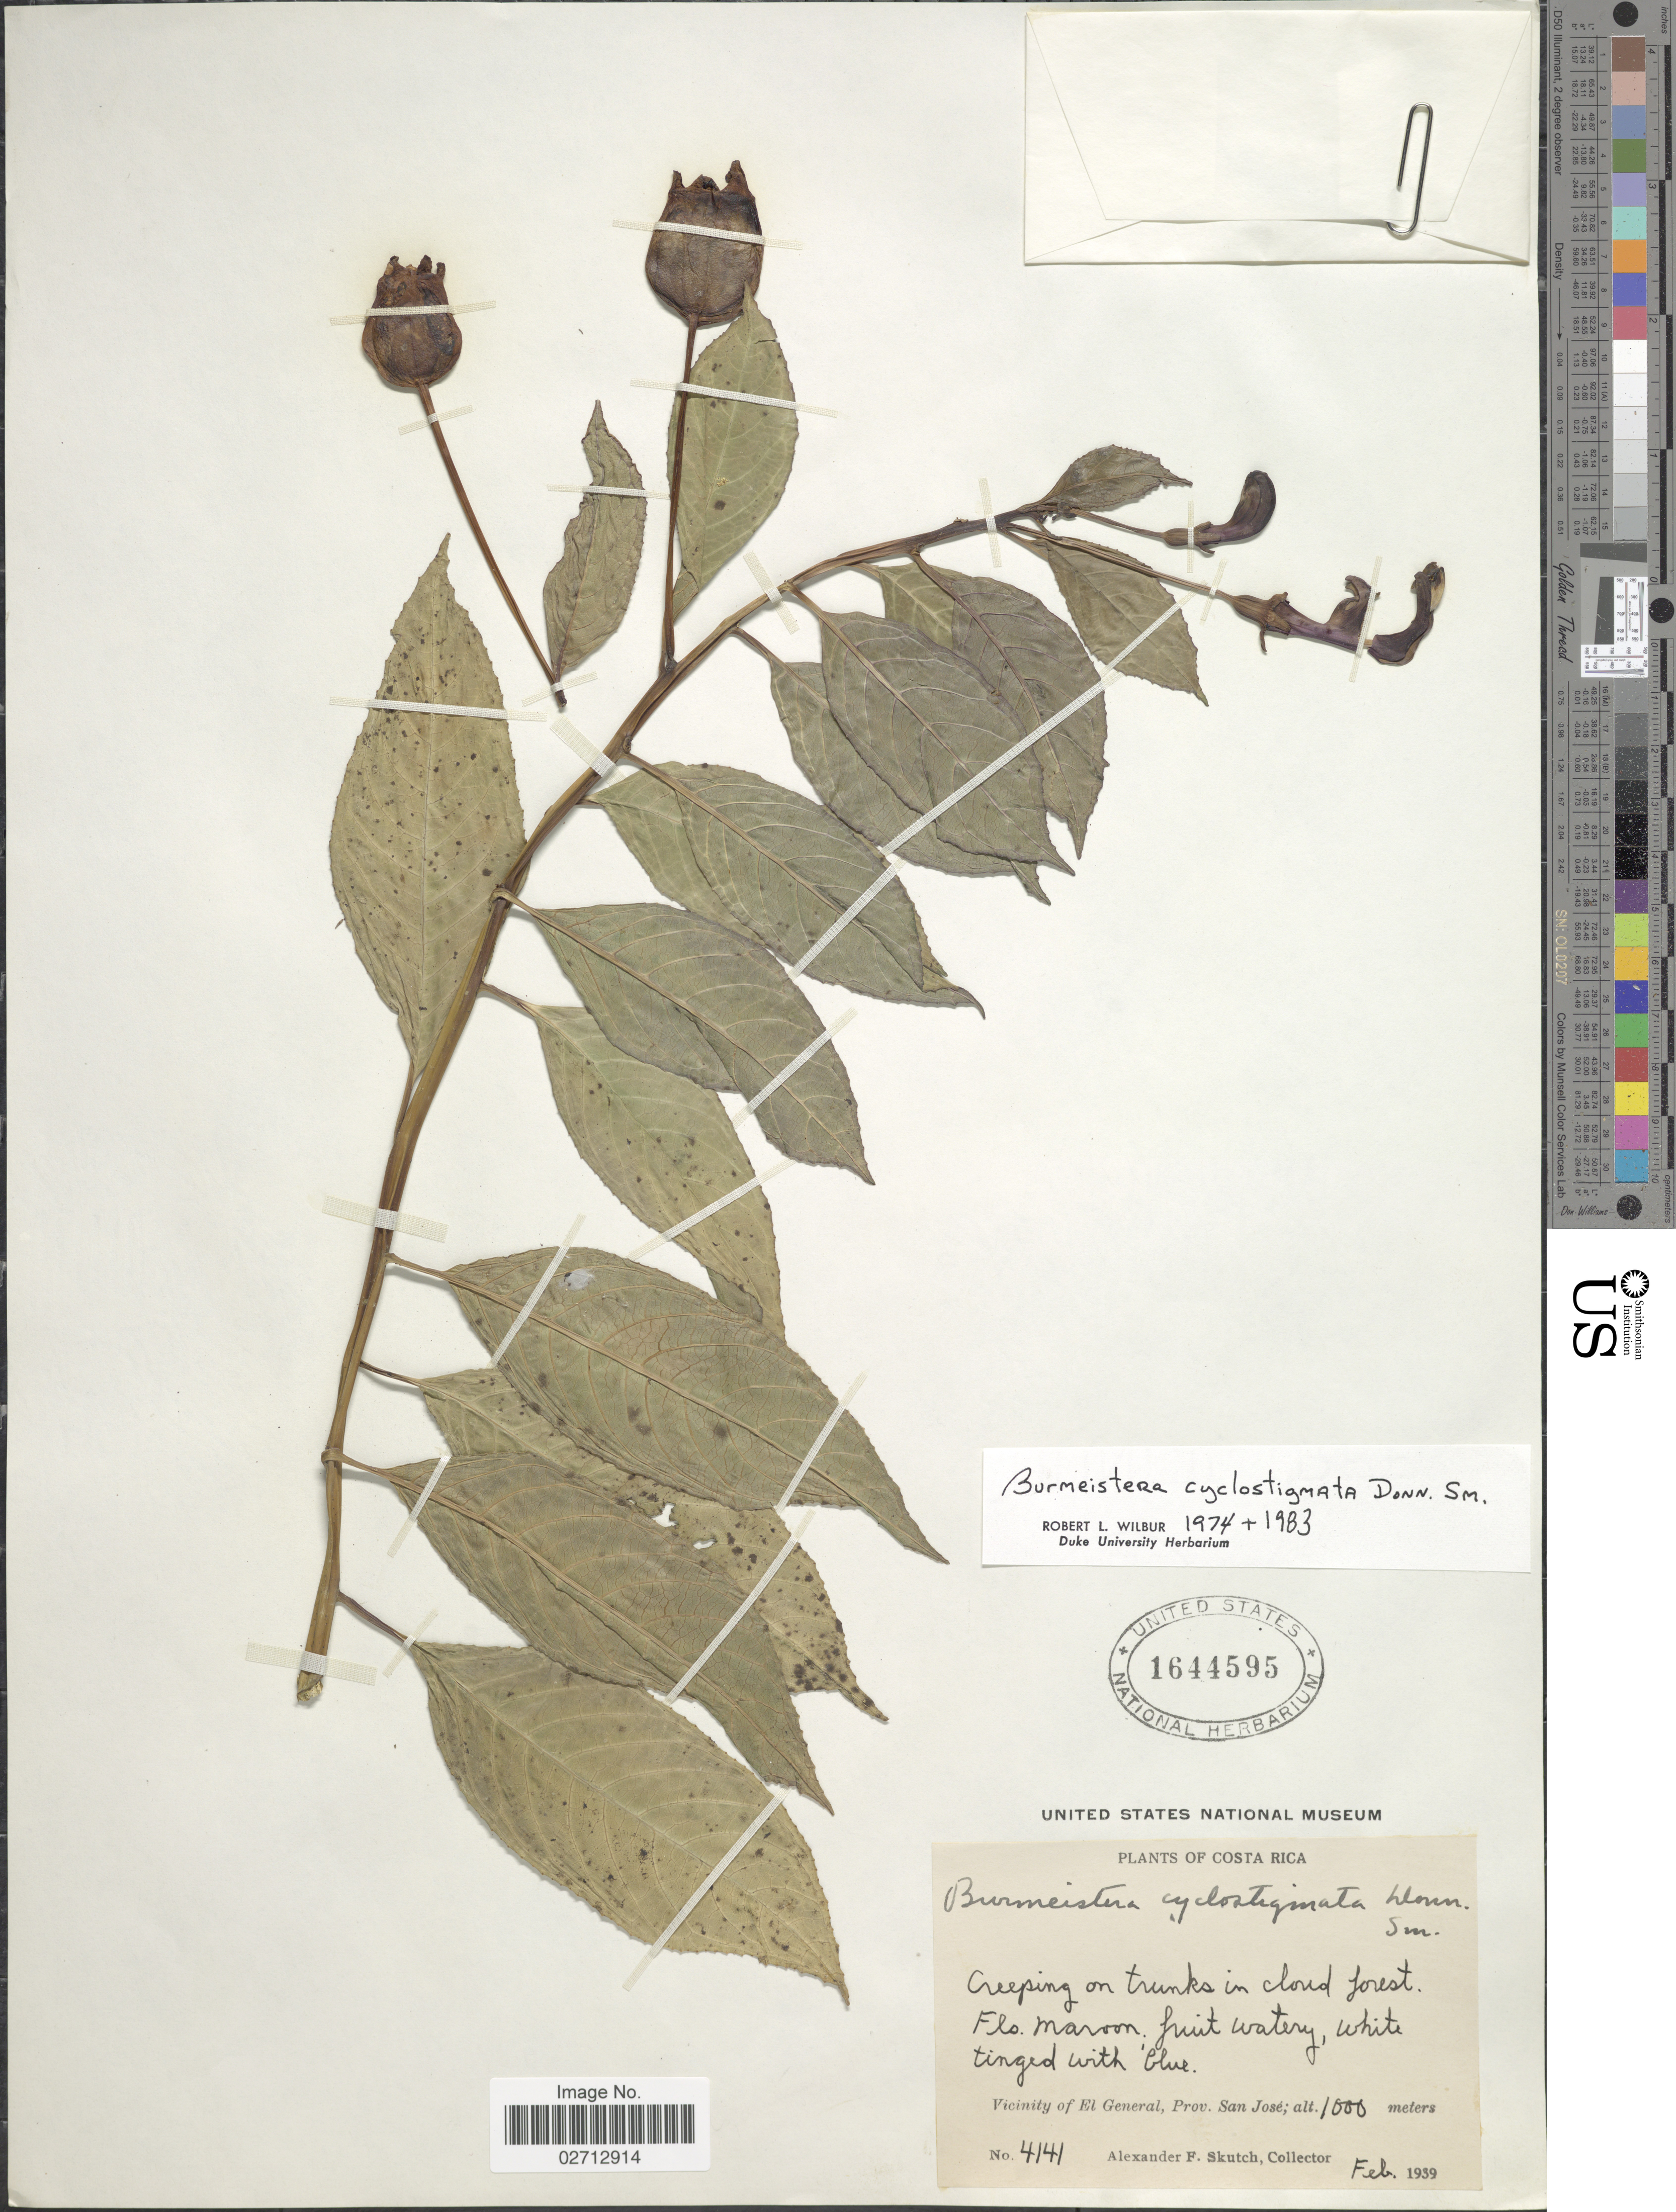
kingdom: Plantae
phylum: Tracheophyta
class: Magnoliopsida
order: Asterales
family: Campanulaceae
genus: Burmeistera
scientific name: Burmeistera cyclostigmata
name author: Donn. Sm.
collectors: A. F. Skutch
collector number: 4141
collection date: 1939-02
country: Costa Rica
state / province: San José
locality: Vicinity of El General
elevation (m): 1000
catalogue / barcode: US 1644595